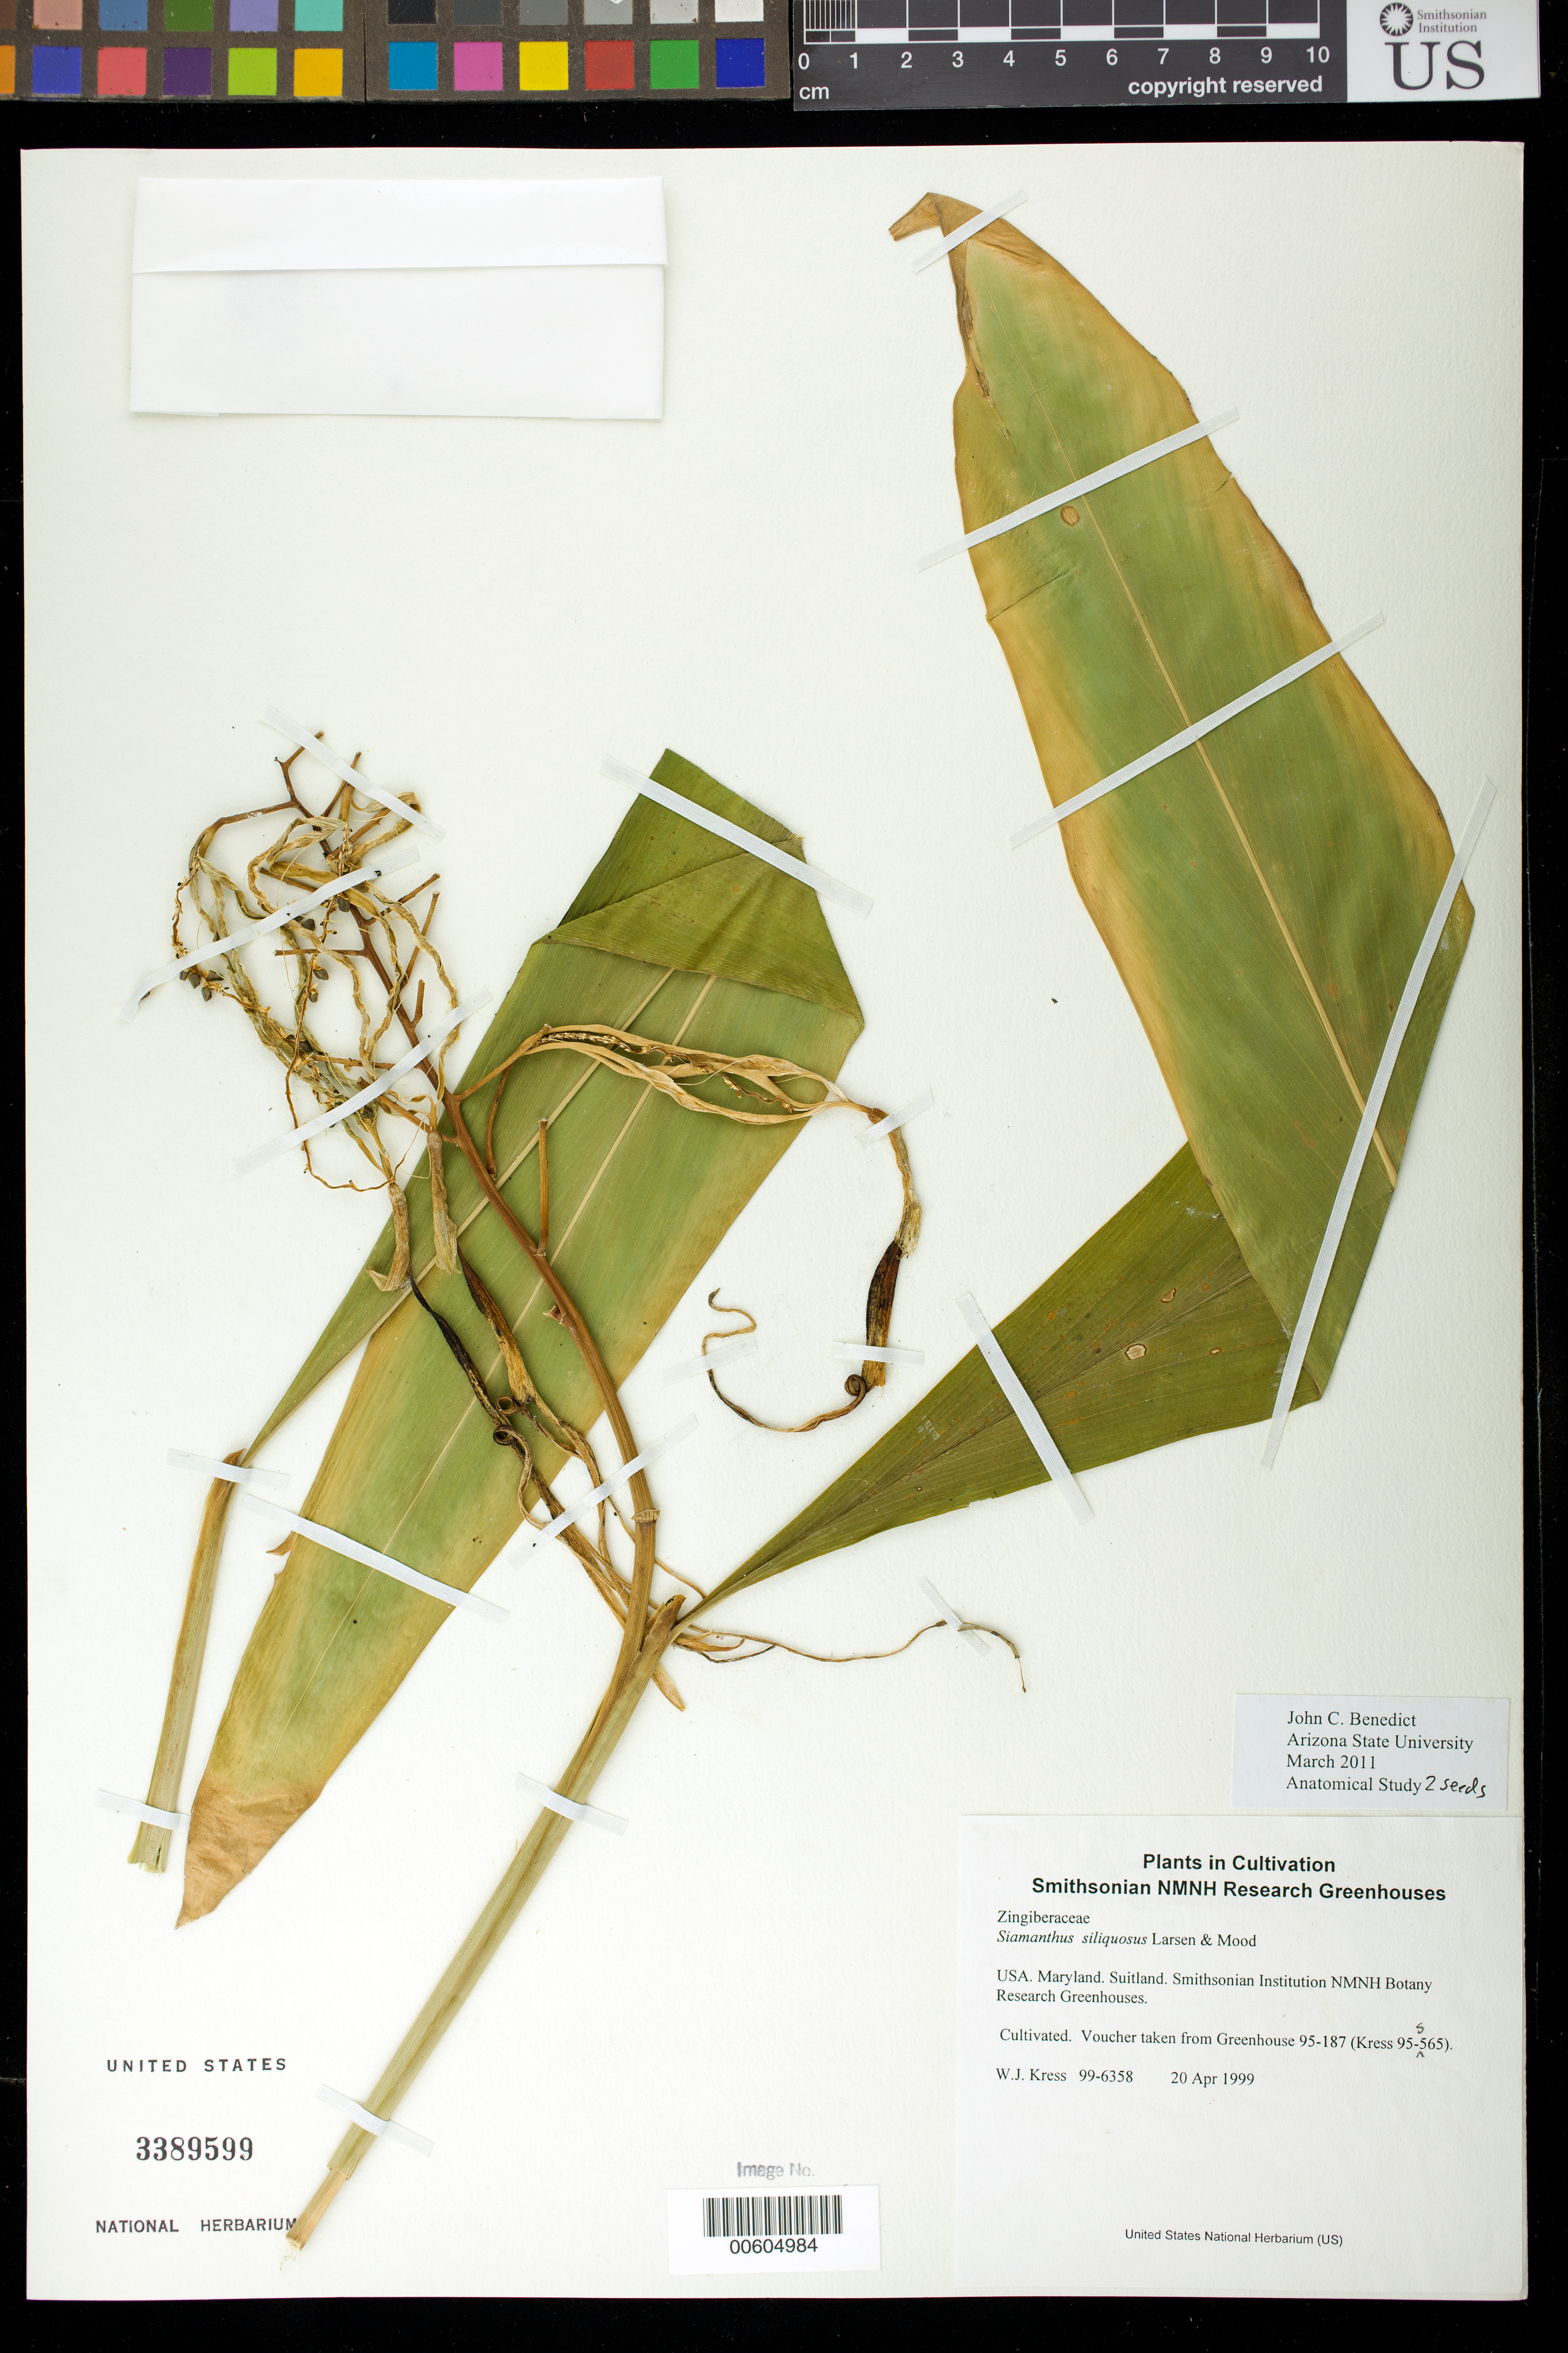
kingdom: Plantae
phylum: Tracheophyta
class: Liliopsida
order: Zingiberales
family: Zingiberaceae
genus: Siamanthus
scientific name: Siamanthus siliquosus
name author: K. Larsen & Mood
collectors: W. J. Kress & M. Bordelon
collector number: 99-6358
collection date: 1999-04-20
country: United States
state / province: Maryland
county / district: Prince George's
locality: NMNH Botany Research Greenhouses. Suitland.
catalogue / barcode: US 3389599